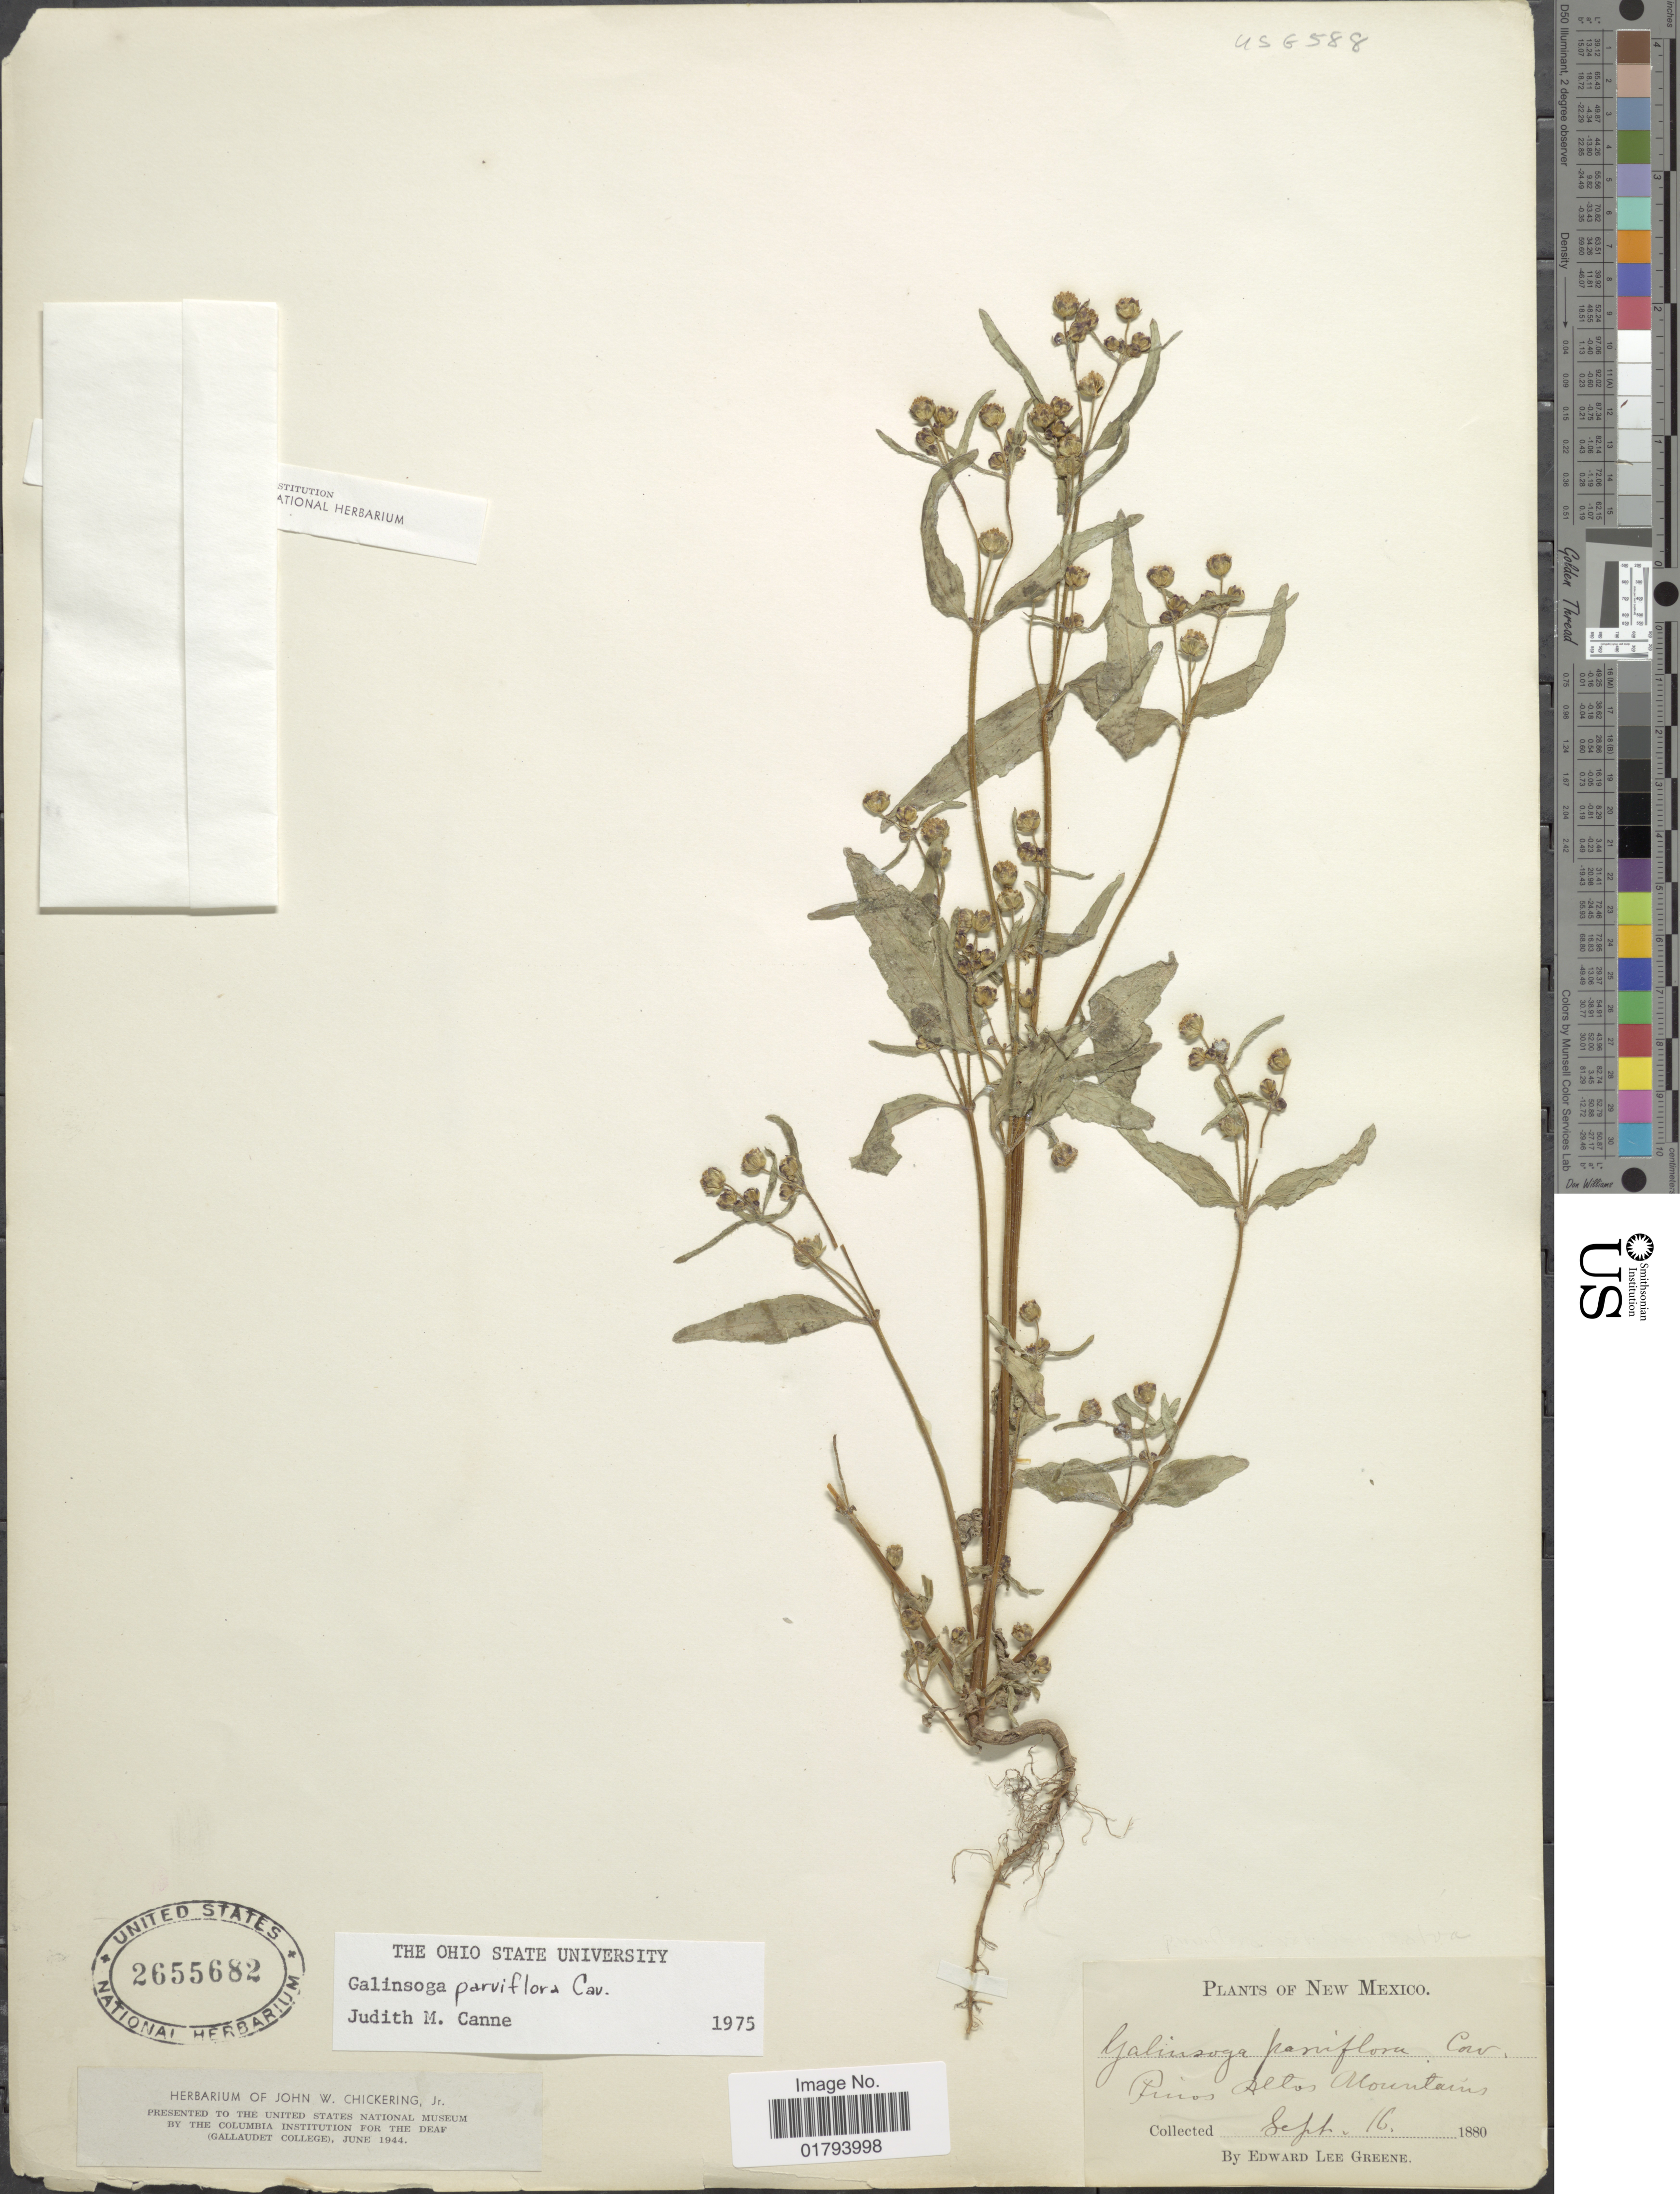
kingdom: Plantae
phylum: Tracheophyta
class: Magnoliopsida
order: Asterales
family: Asteraceae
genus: Galinsoga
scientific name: Galinsoga parviflora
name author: Cav.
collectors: E. L. Greene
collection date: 1880-09-16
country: United States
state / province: New Mexico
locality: Pinos Altos Mountains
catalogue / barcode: US 2655682